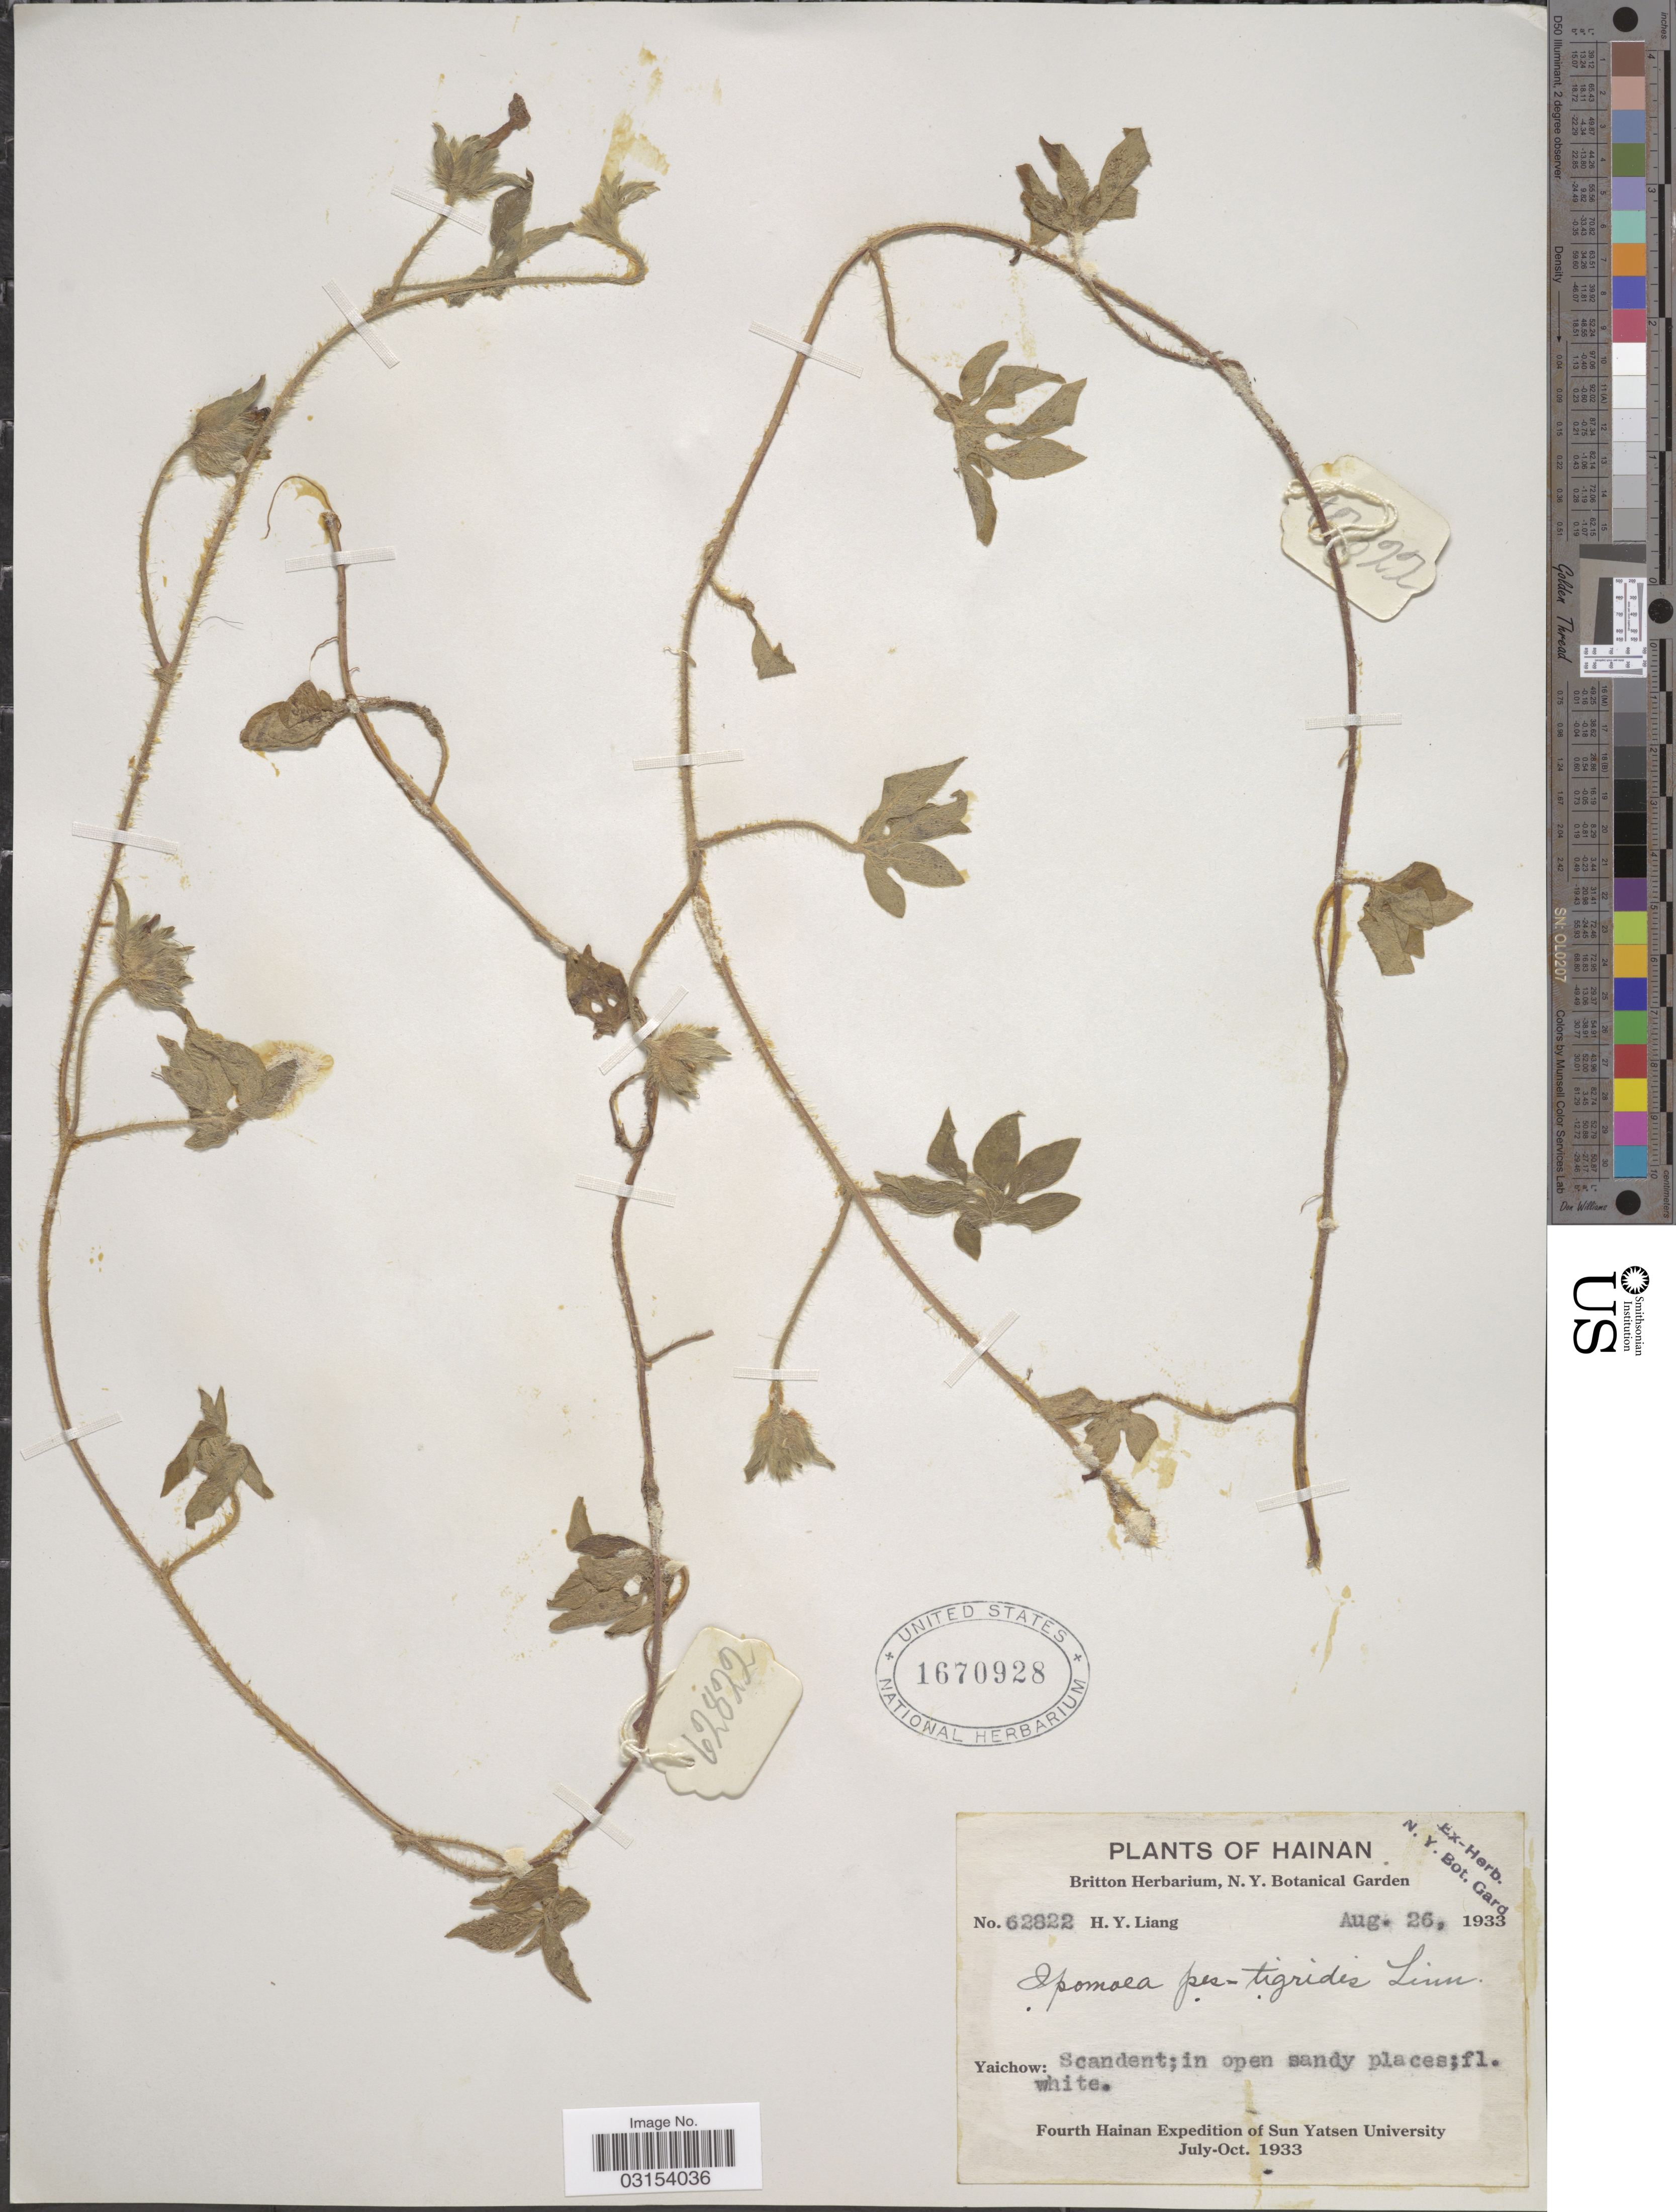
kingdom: Plantae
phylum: Tracheophyta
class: Magnoliopsida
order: Solanales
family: Convolvulaceae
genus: Ipomoea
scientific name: Ipomoea pes-tigridis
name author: L.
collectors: H. Y. Liang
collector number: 62822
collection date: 1933-07/1933-10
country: China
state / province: Hainan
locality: Yaichow.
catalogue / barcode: US 1670928